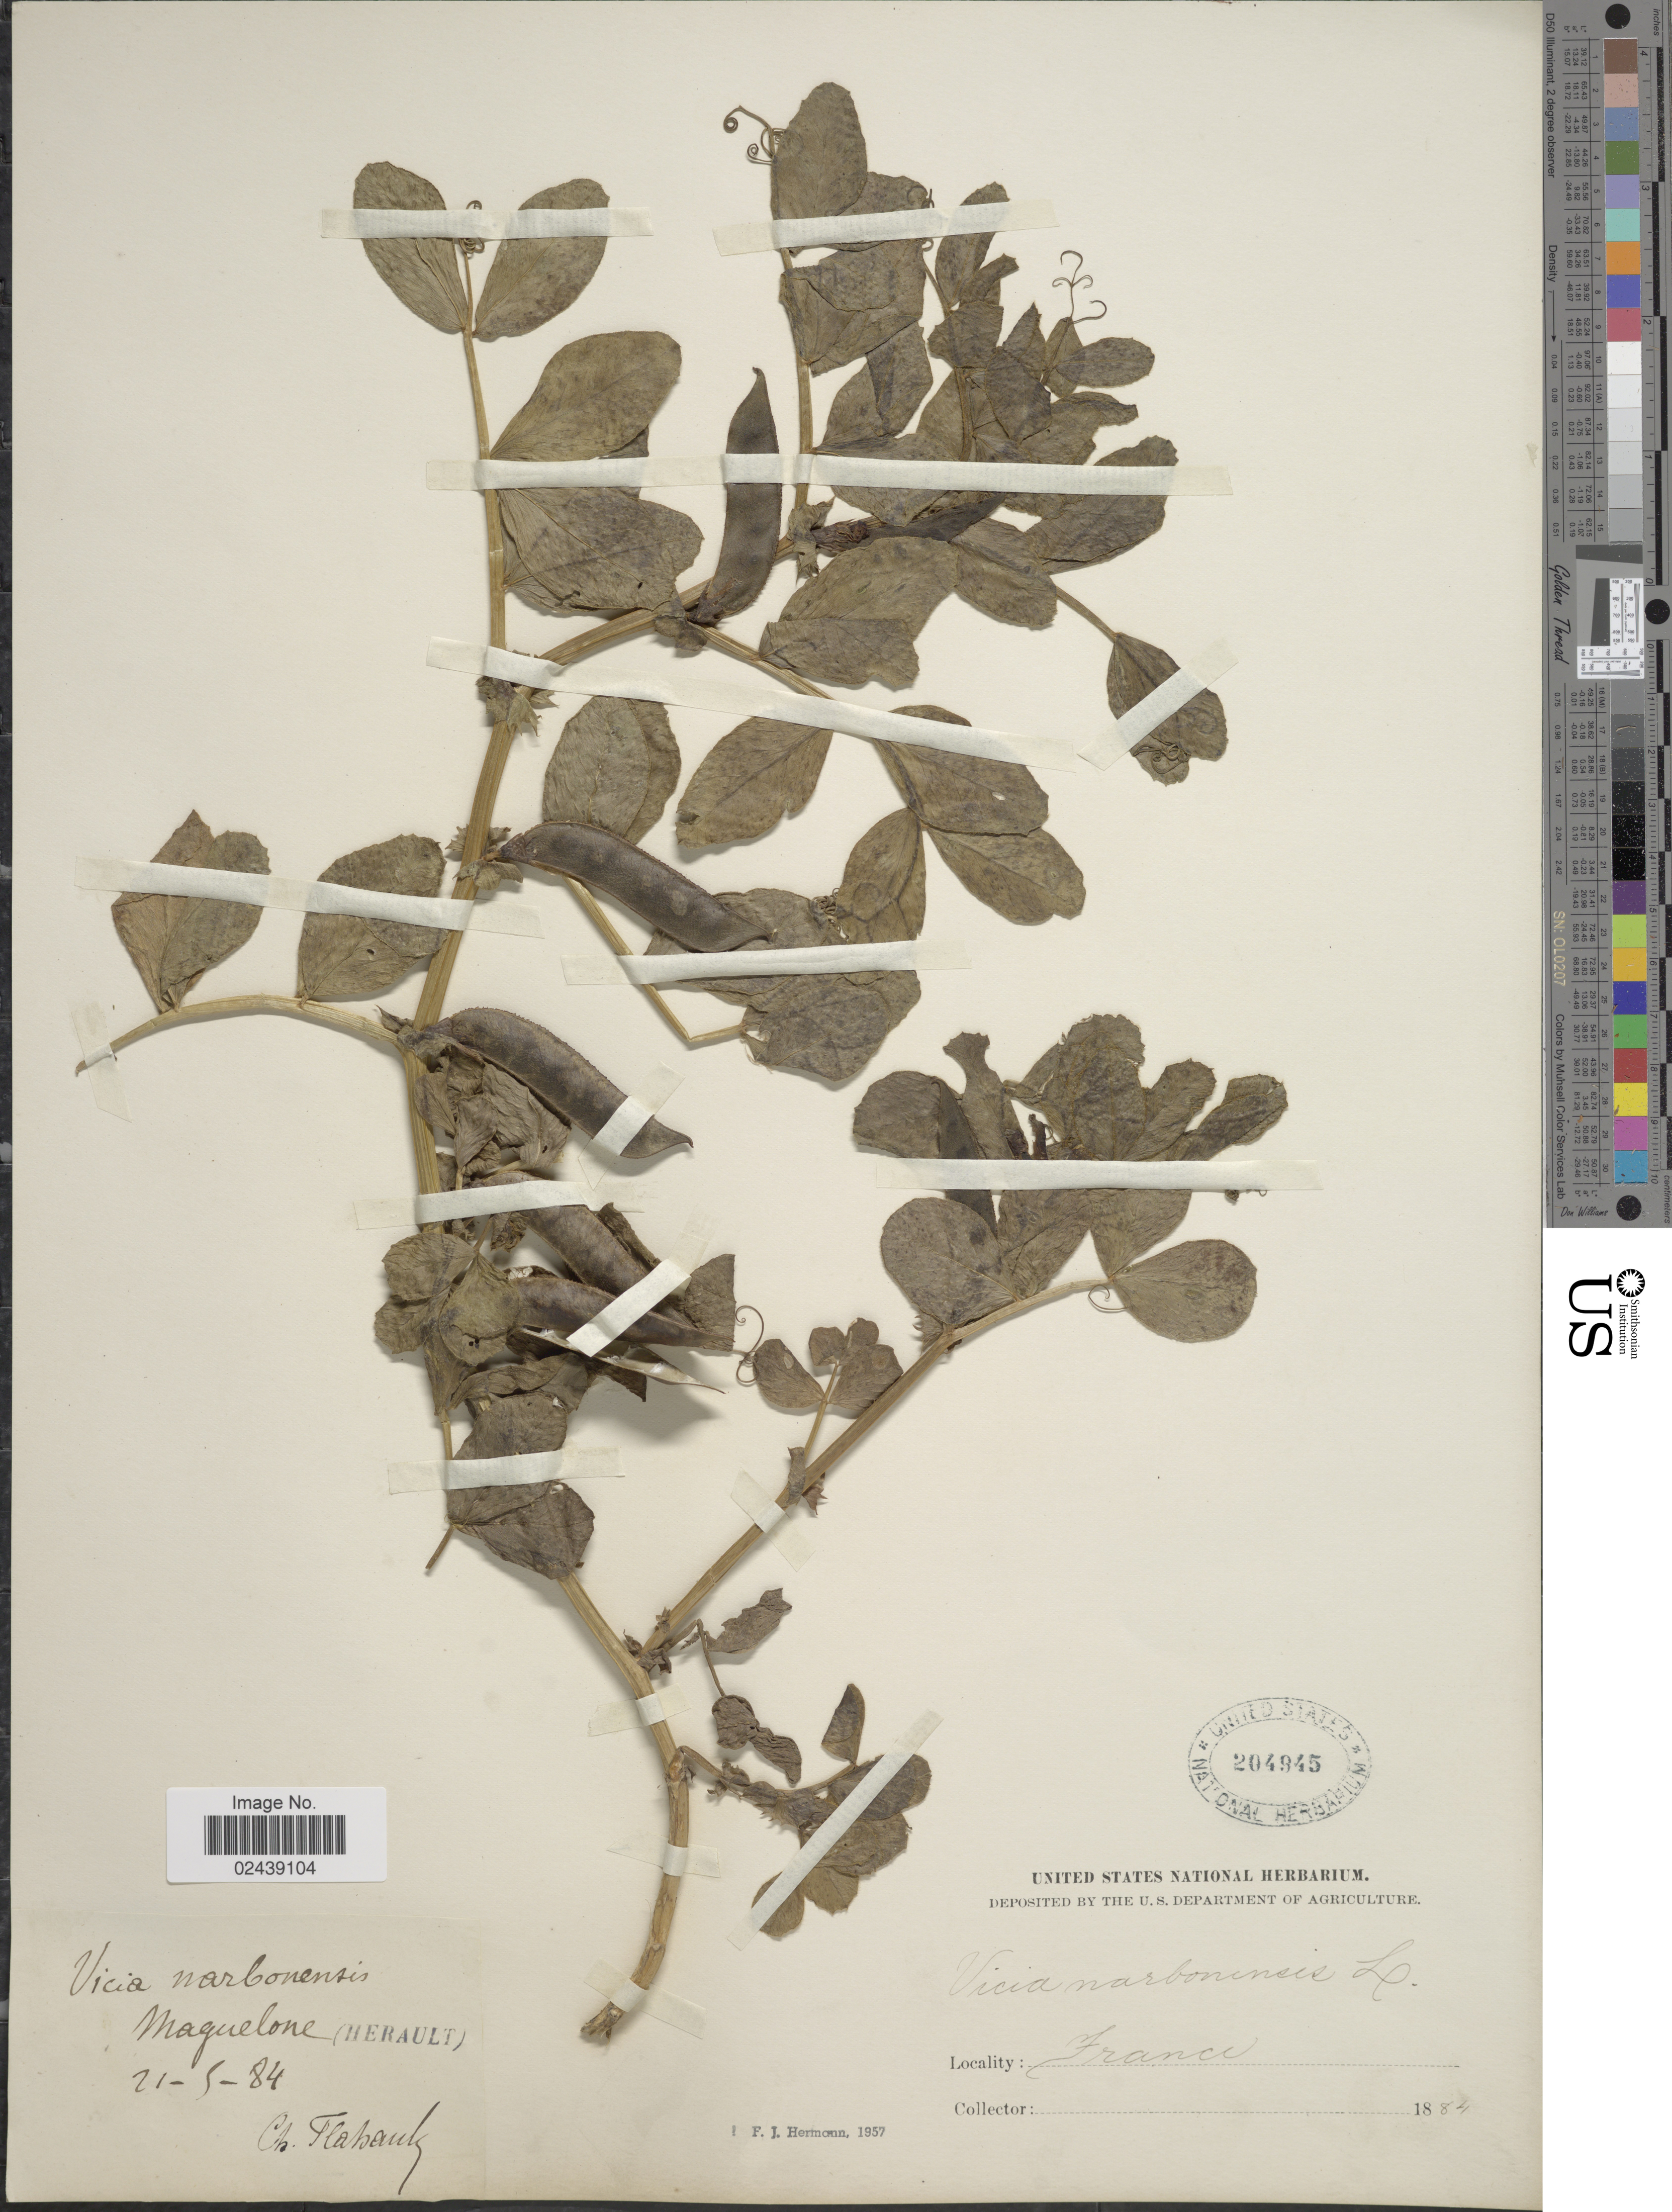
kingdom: Plantae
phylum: Tracheophyta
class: Magnoliopsida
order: Fabales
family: Fabaceae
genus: Vicia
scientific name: Vicia narbonensis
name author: L.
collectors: C. H. Flahault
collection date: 1884-05-21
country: France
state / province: Occitanie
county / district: Hérault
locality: Maguelone (Herault)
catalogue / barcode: US 204945